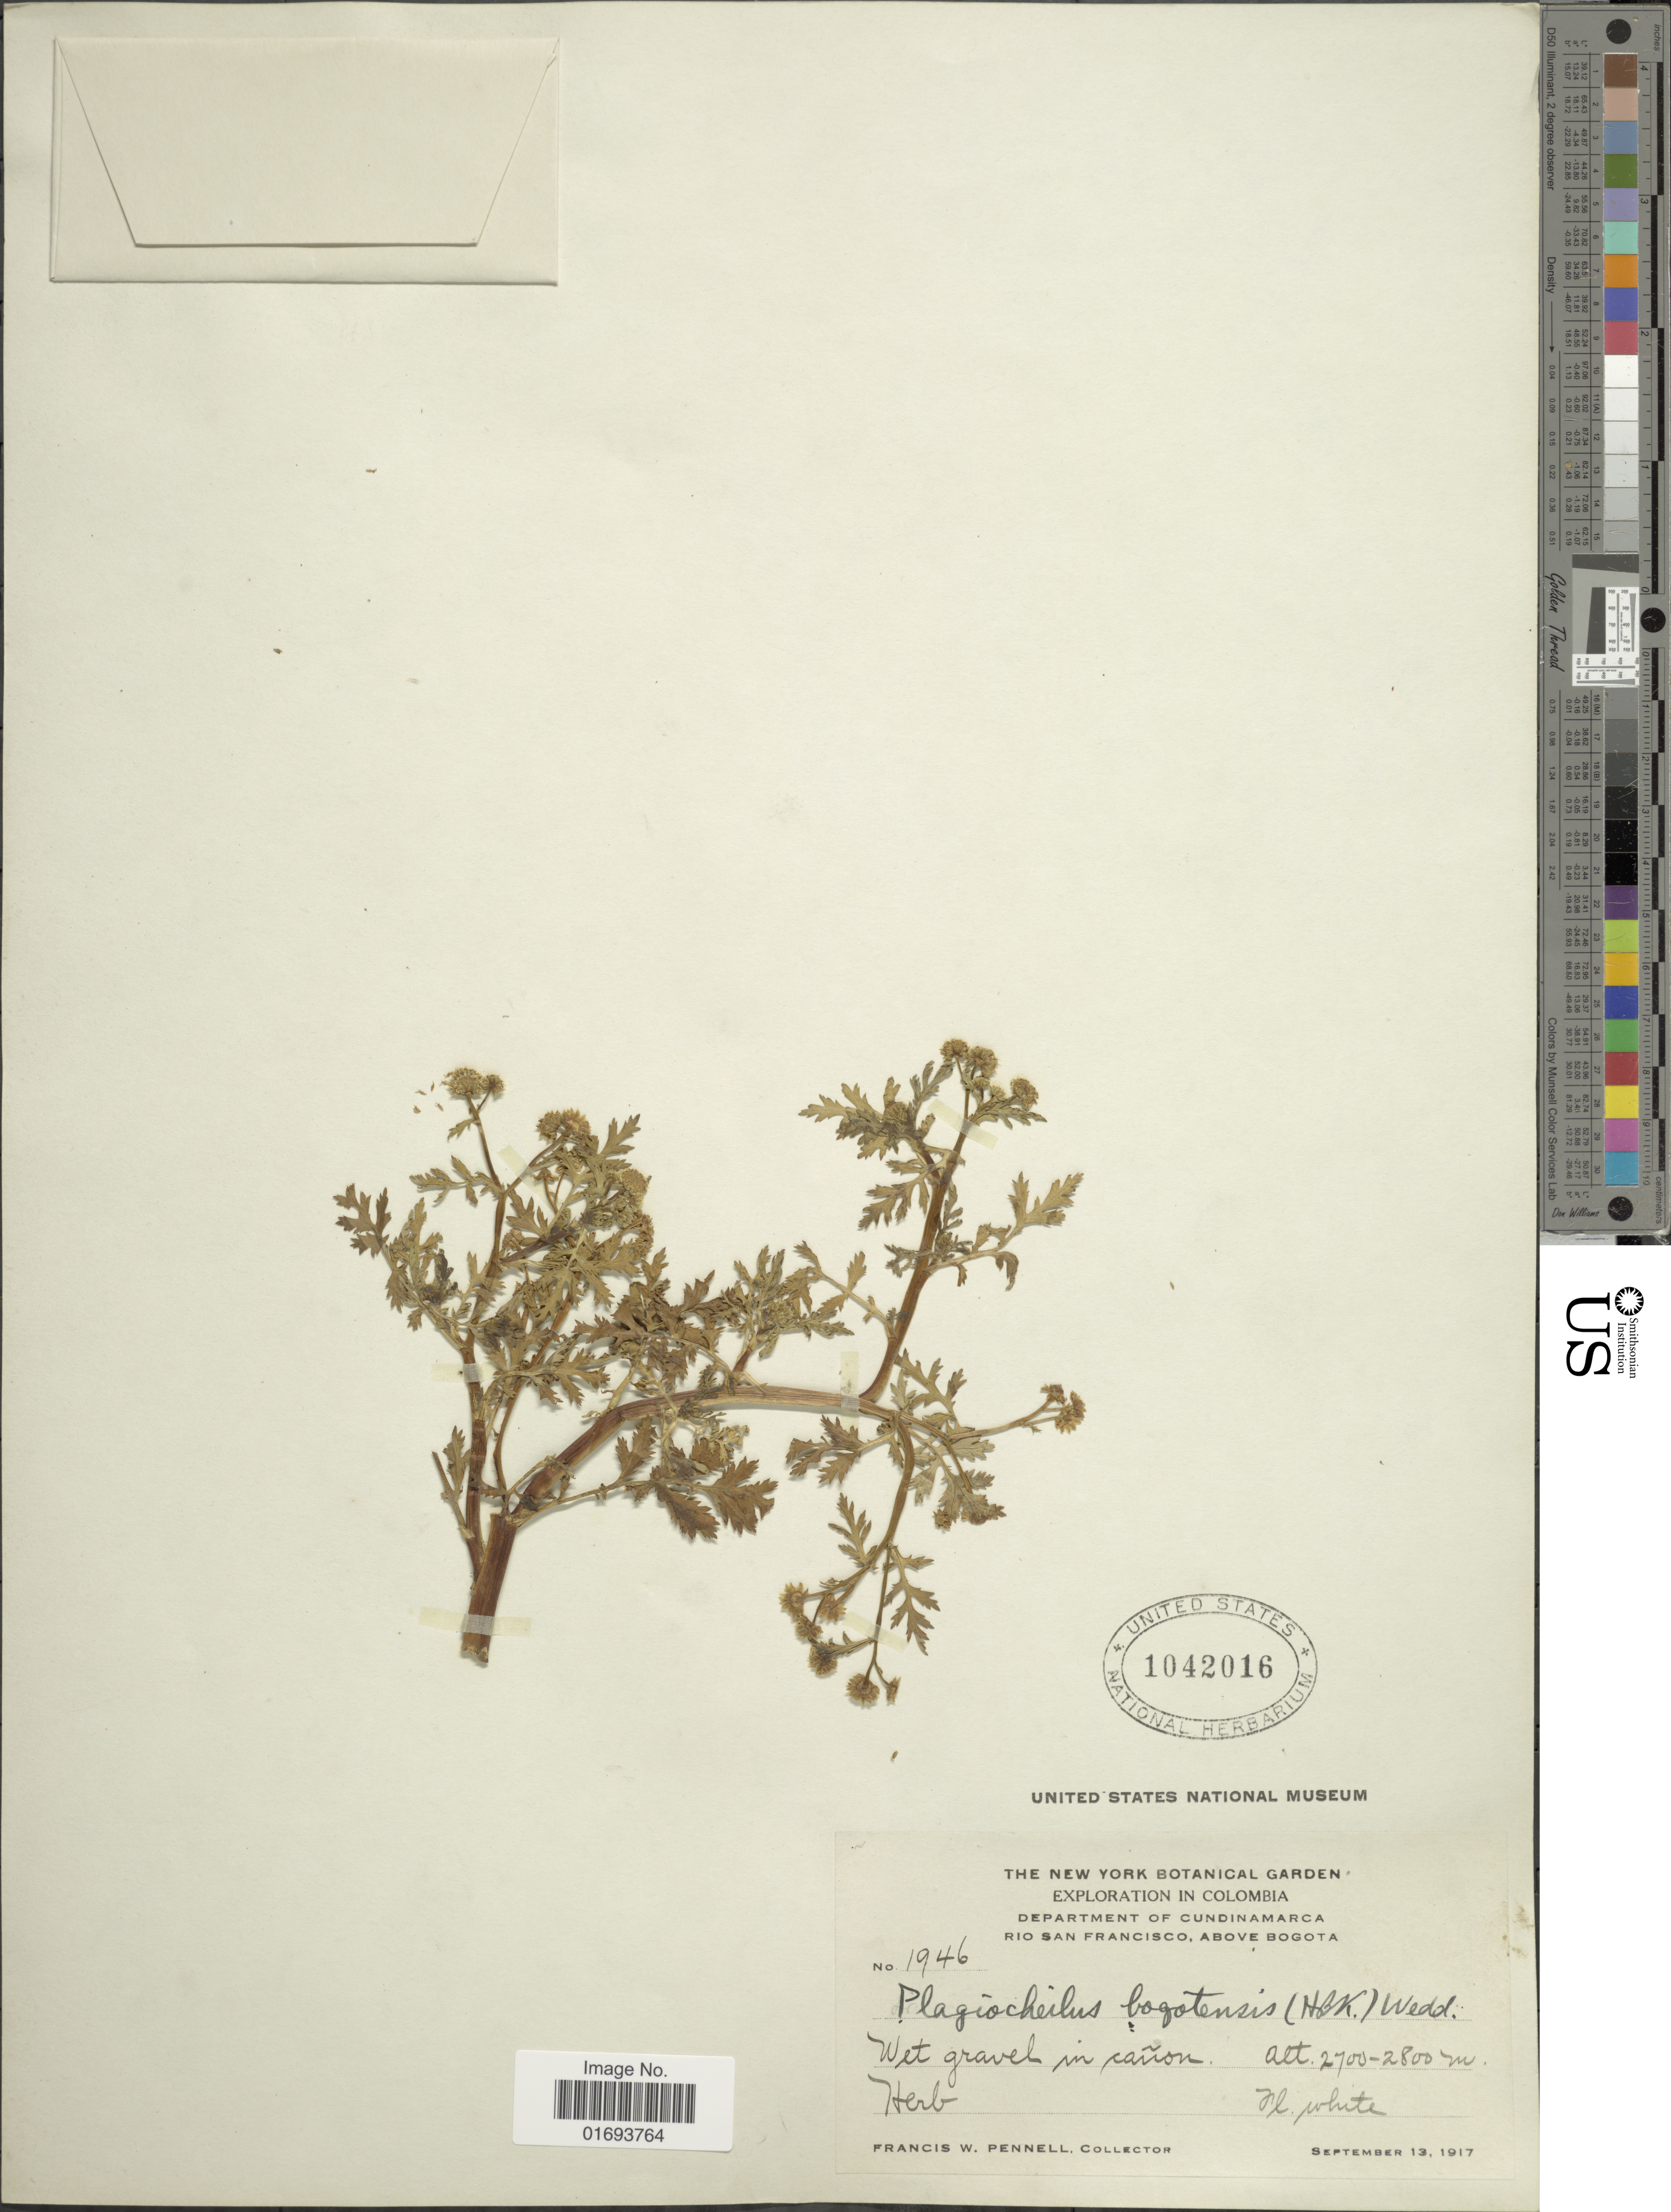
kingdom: Plantae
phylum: Tracheophyta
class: Magnoliopsida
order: Asterales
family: Asteraceae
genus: Plagiocheilus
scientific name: Plagiocheilus bogotensis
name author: (Kunth) Wedd.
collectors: F. W. Pennell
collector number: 1946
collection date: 1917-09-13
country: Colombia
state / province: Cundinamarca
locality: Department of Cundinamarca, Rio San Francisco, above Bogota. Wet gravel in cañon.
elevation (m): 2700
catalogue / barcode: US 1042016